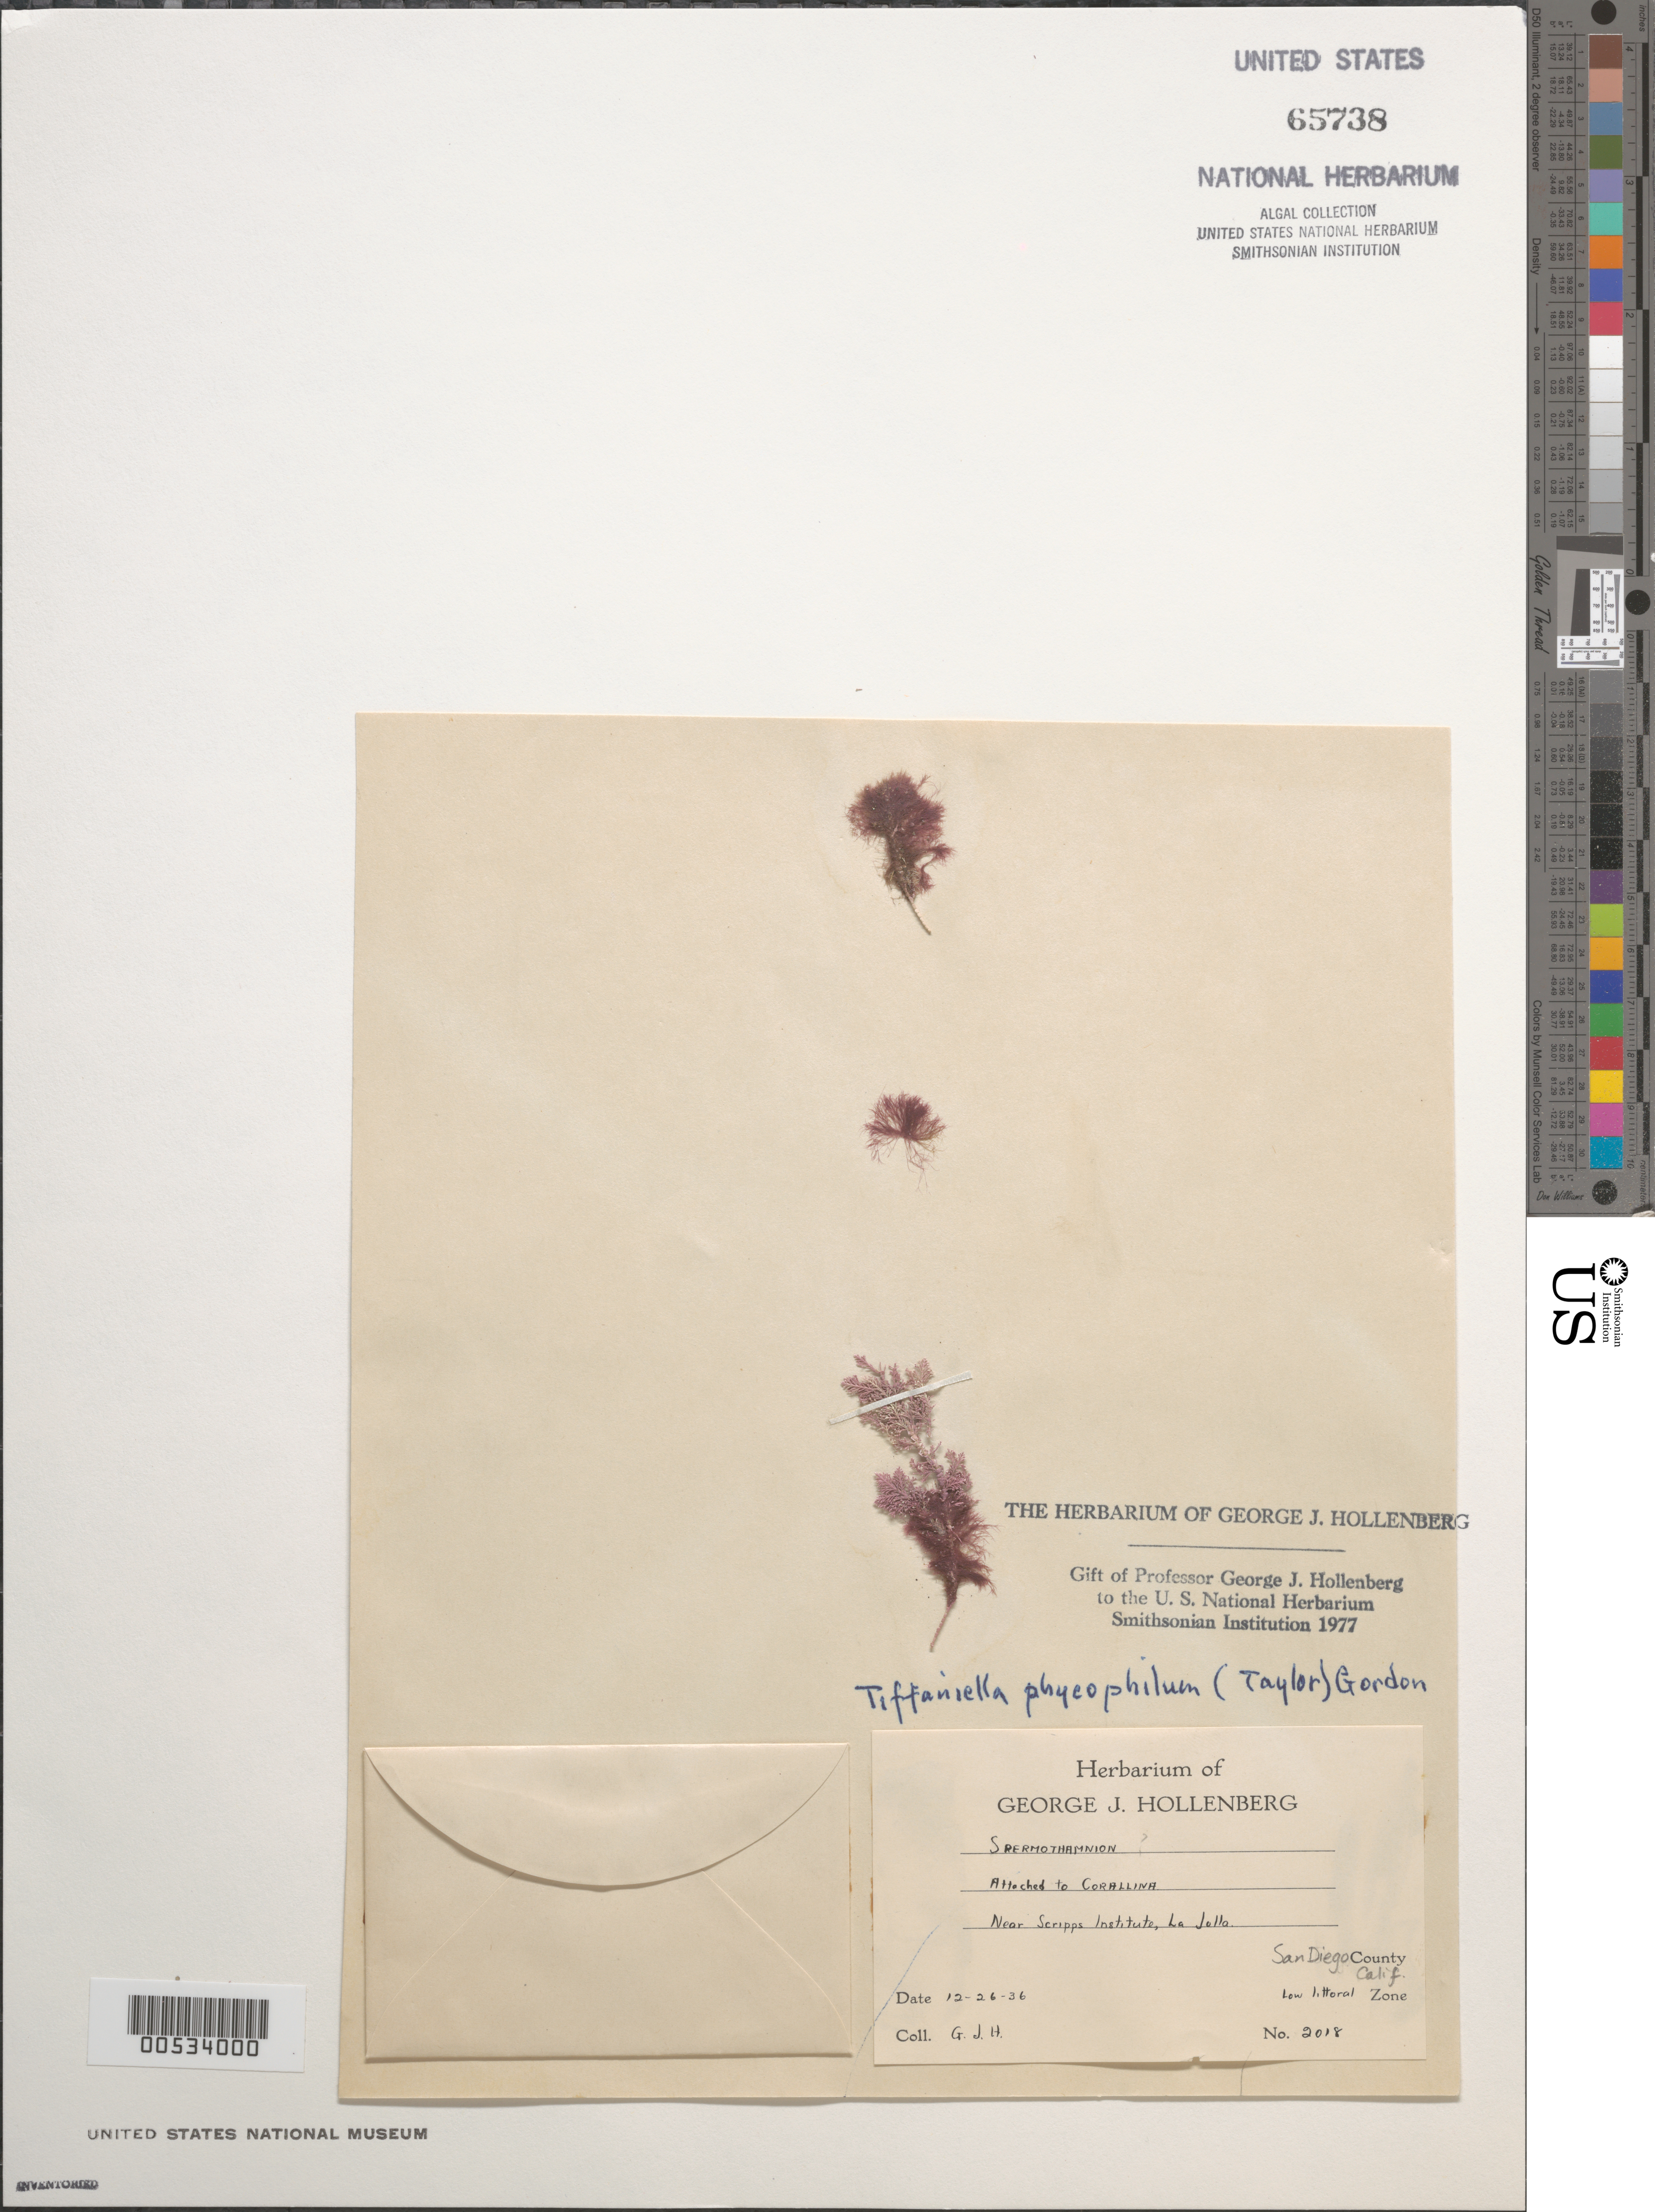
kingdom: Plantae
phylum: Rhodophyta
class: Florideophyceae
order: Ceramiales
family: Wrangeliaceae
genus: Tiffaniella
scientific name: Tiffaniella phycophila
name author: (W.R. Taylor) Gordon-Mills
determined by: Hollenberg, George J.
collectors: G. Hollenberg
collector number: GJH 2018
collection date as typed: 26 Dec 1936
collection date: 1936-12-26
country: United States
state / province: California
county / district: San Diego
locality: La Jolla, near Scripps Institution of Oceanography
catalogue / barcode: US 65738